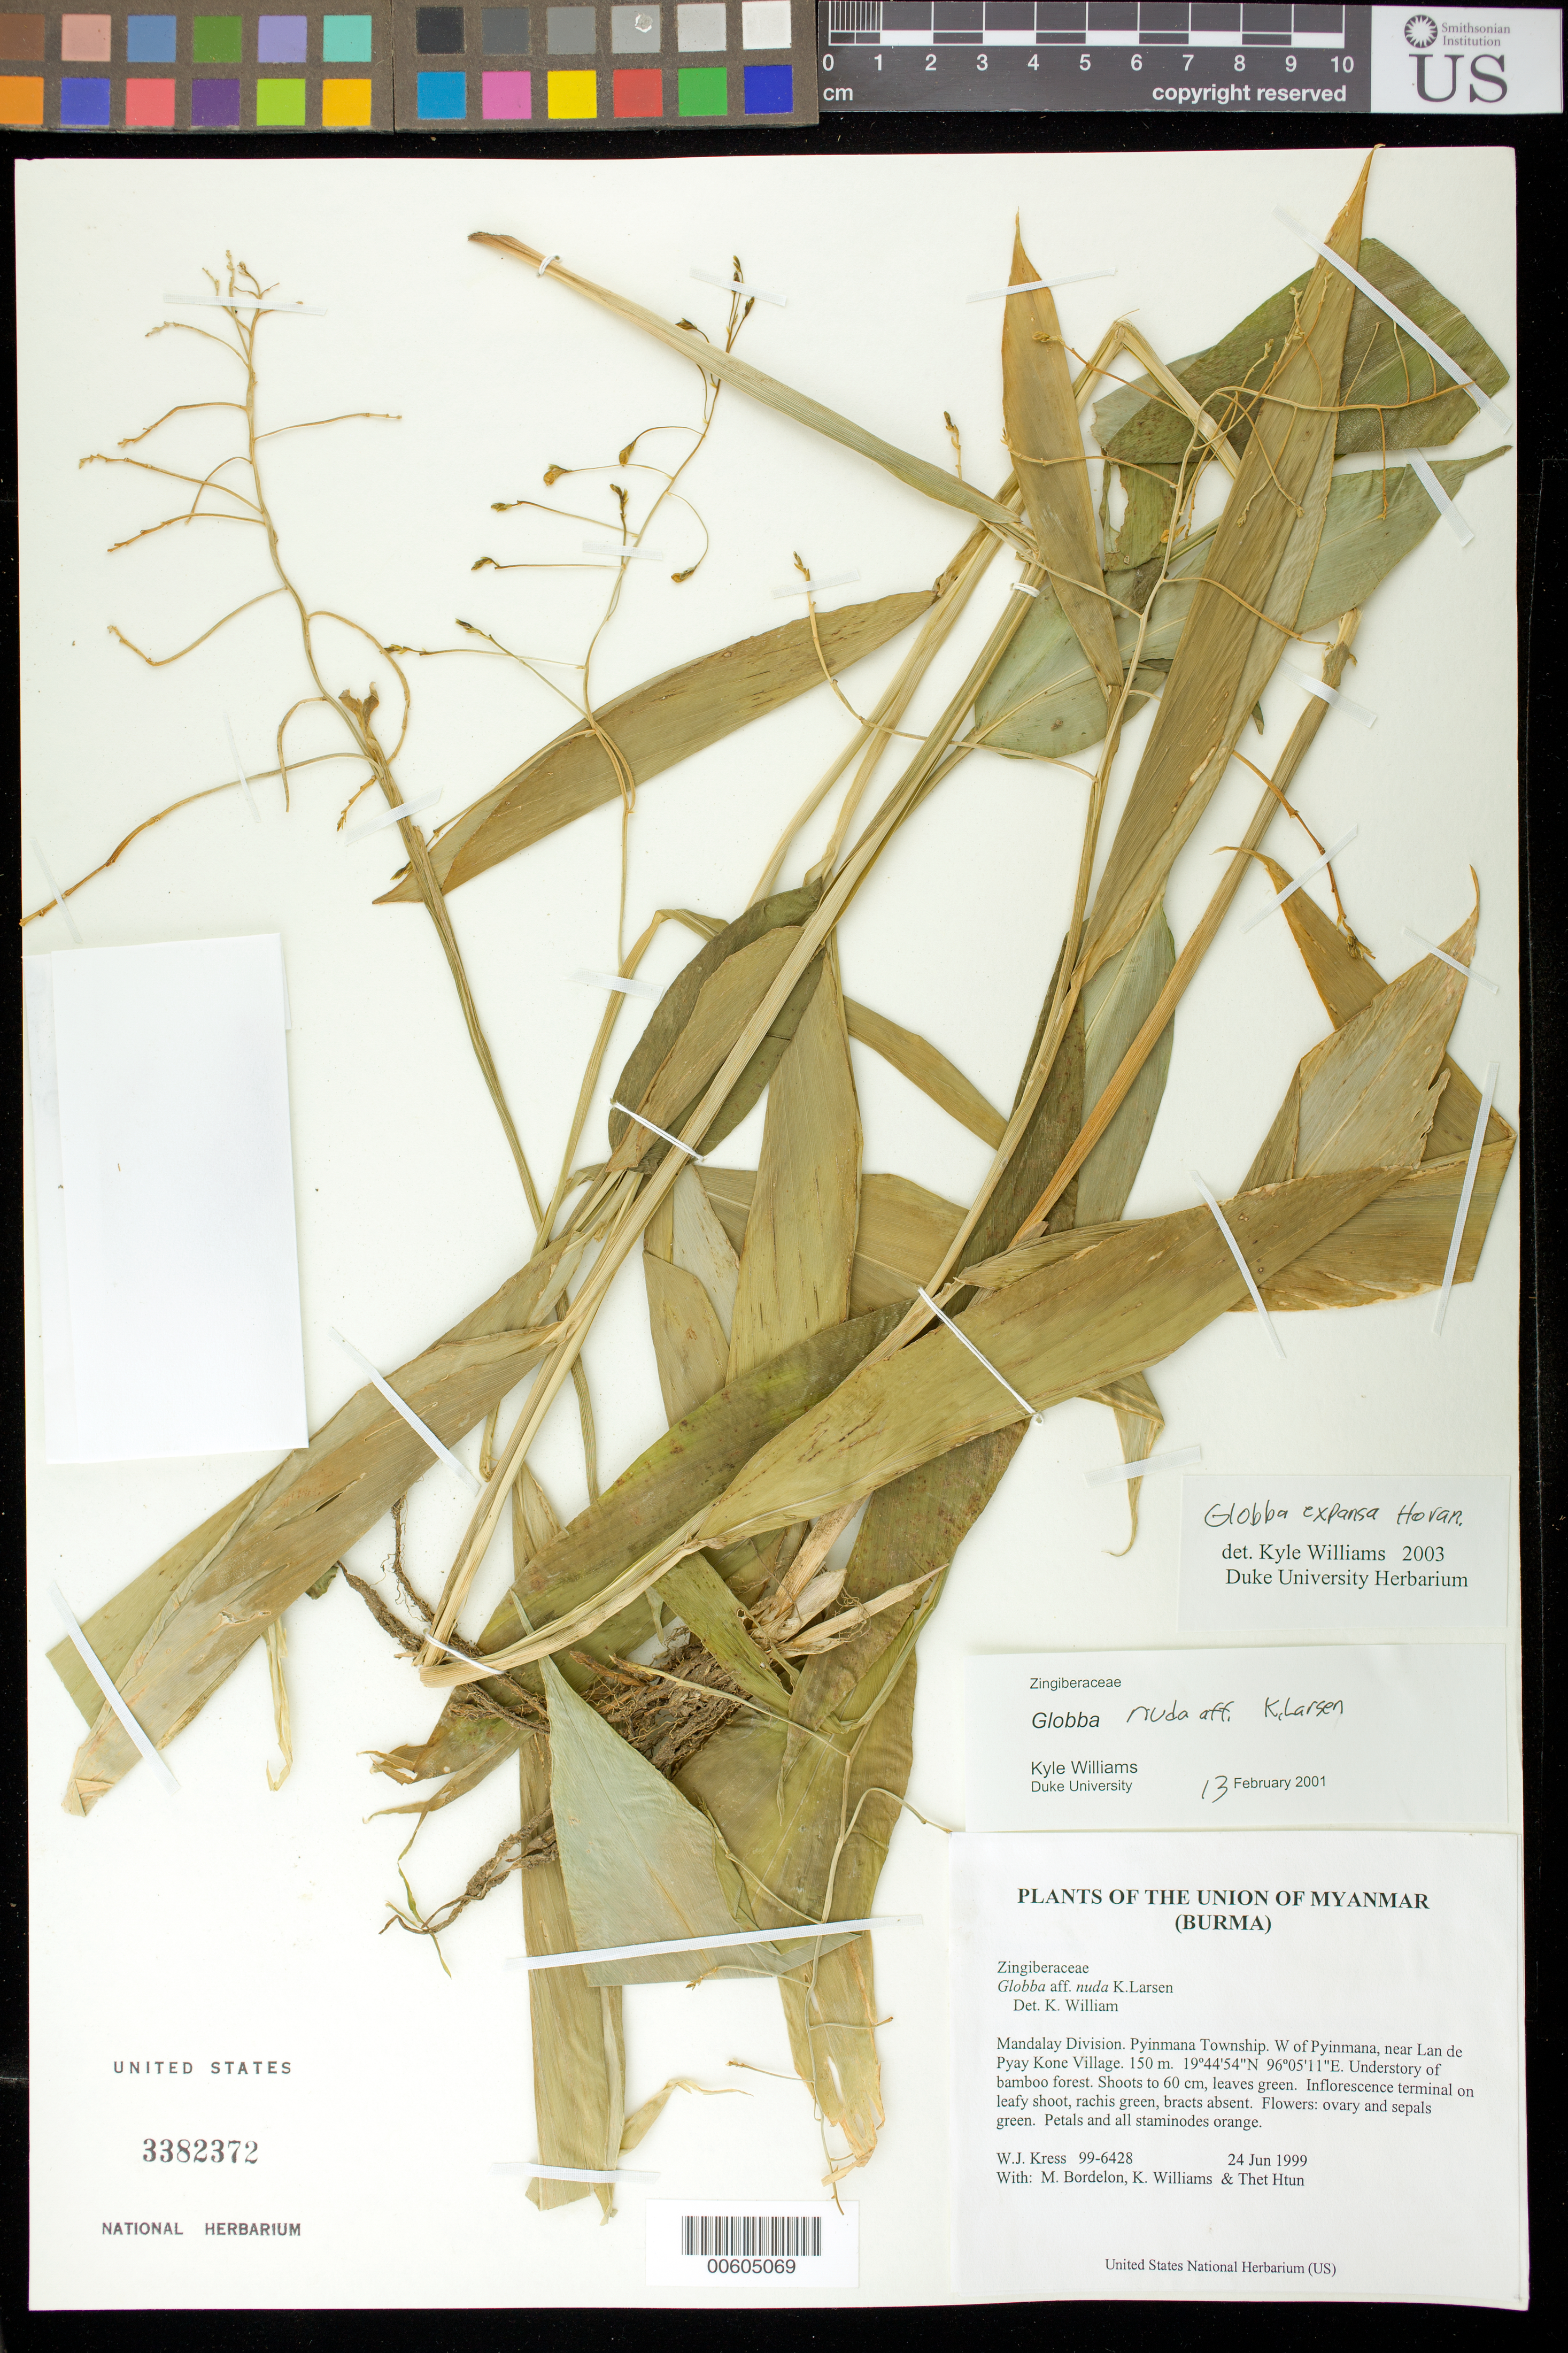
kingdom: Plantae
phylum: Tracheophyta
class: Liliopsida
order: Zingiberales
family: Zingiberaceae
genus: Globba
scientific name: Globba expansa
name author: Wall.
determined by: Williams, K. J.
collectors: W. J. Kress, M. Bordelon, K. J. Williams & Thet Htun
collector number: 99-6428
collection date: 1999-06-24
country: Myanmar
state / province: Mandalay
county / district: Pyinmana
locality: W of Pyinmana, near Lan de Pyay Kone Village.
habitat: Understory of bamboo forest.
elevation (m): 150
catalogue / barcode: US 382372